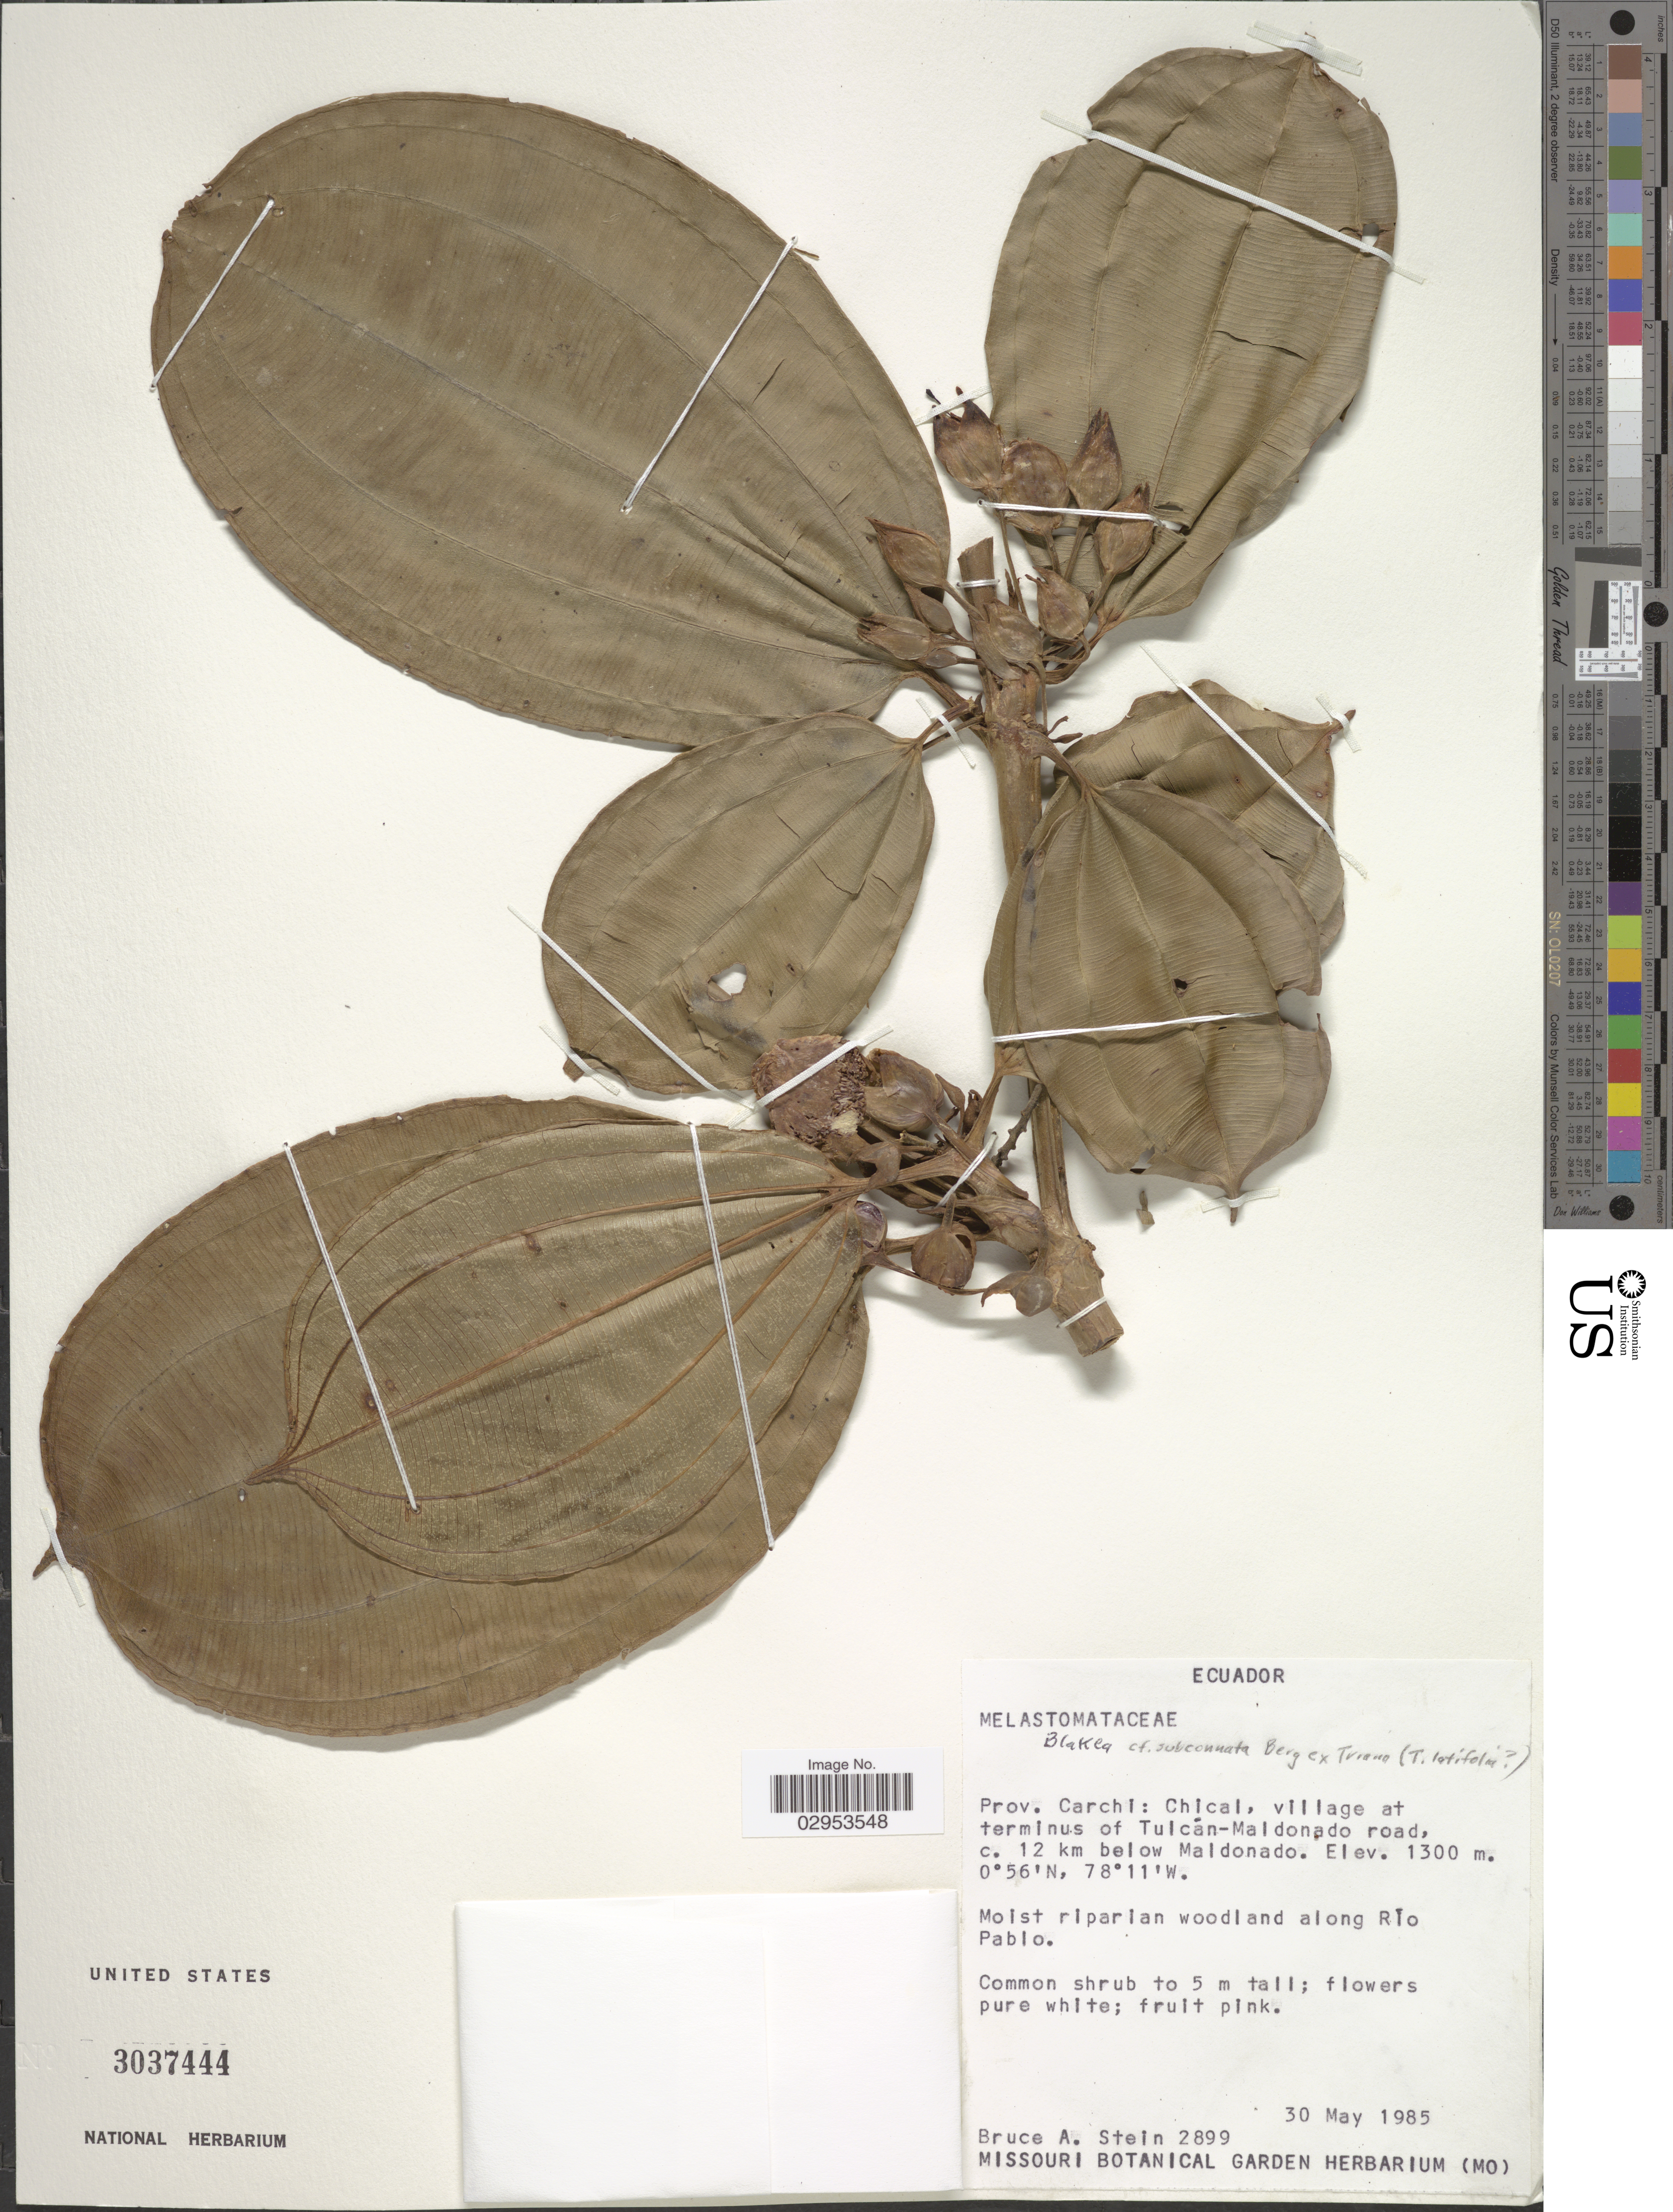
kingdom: Plantae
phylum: Tracheophyta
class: Magnoliopsida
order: Myrtales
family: Melastomataceae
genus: Blakea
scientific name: Blakea subconnata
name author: O. Berg ex Triana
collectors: B. A. Stein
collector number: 2899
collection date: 1985-05-30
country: Ecuador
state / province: Carchi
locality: Chical, village at terminus of Tulcán-Maldonado road, c. 12 km below Maldonado. Along Río Pablo.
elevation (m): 1300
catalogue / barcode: US 3037444